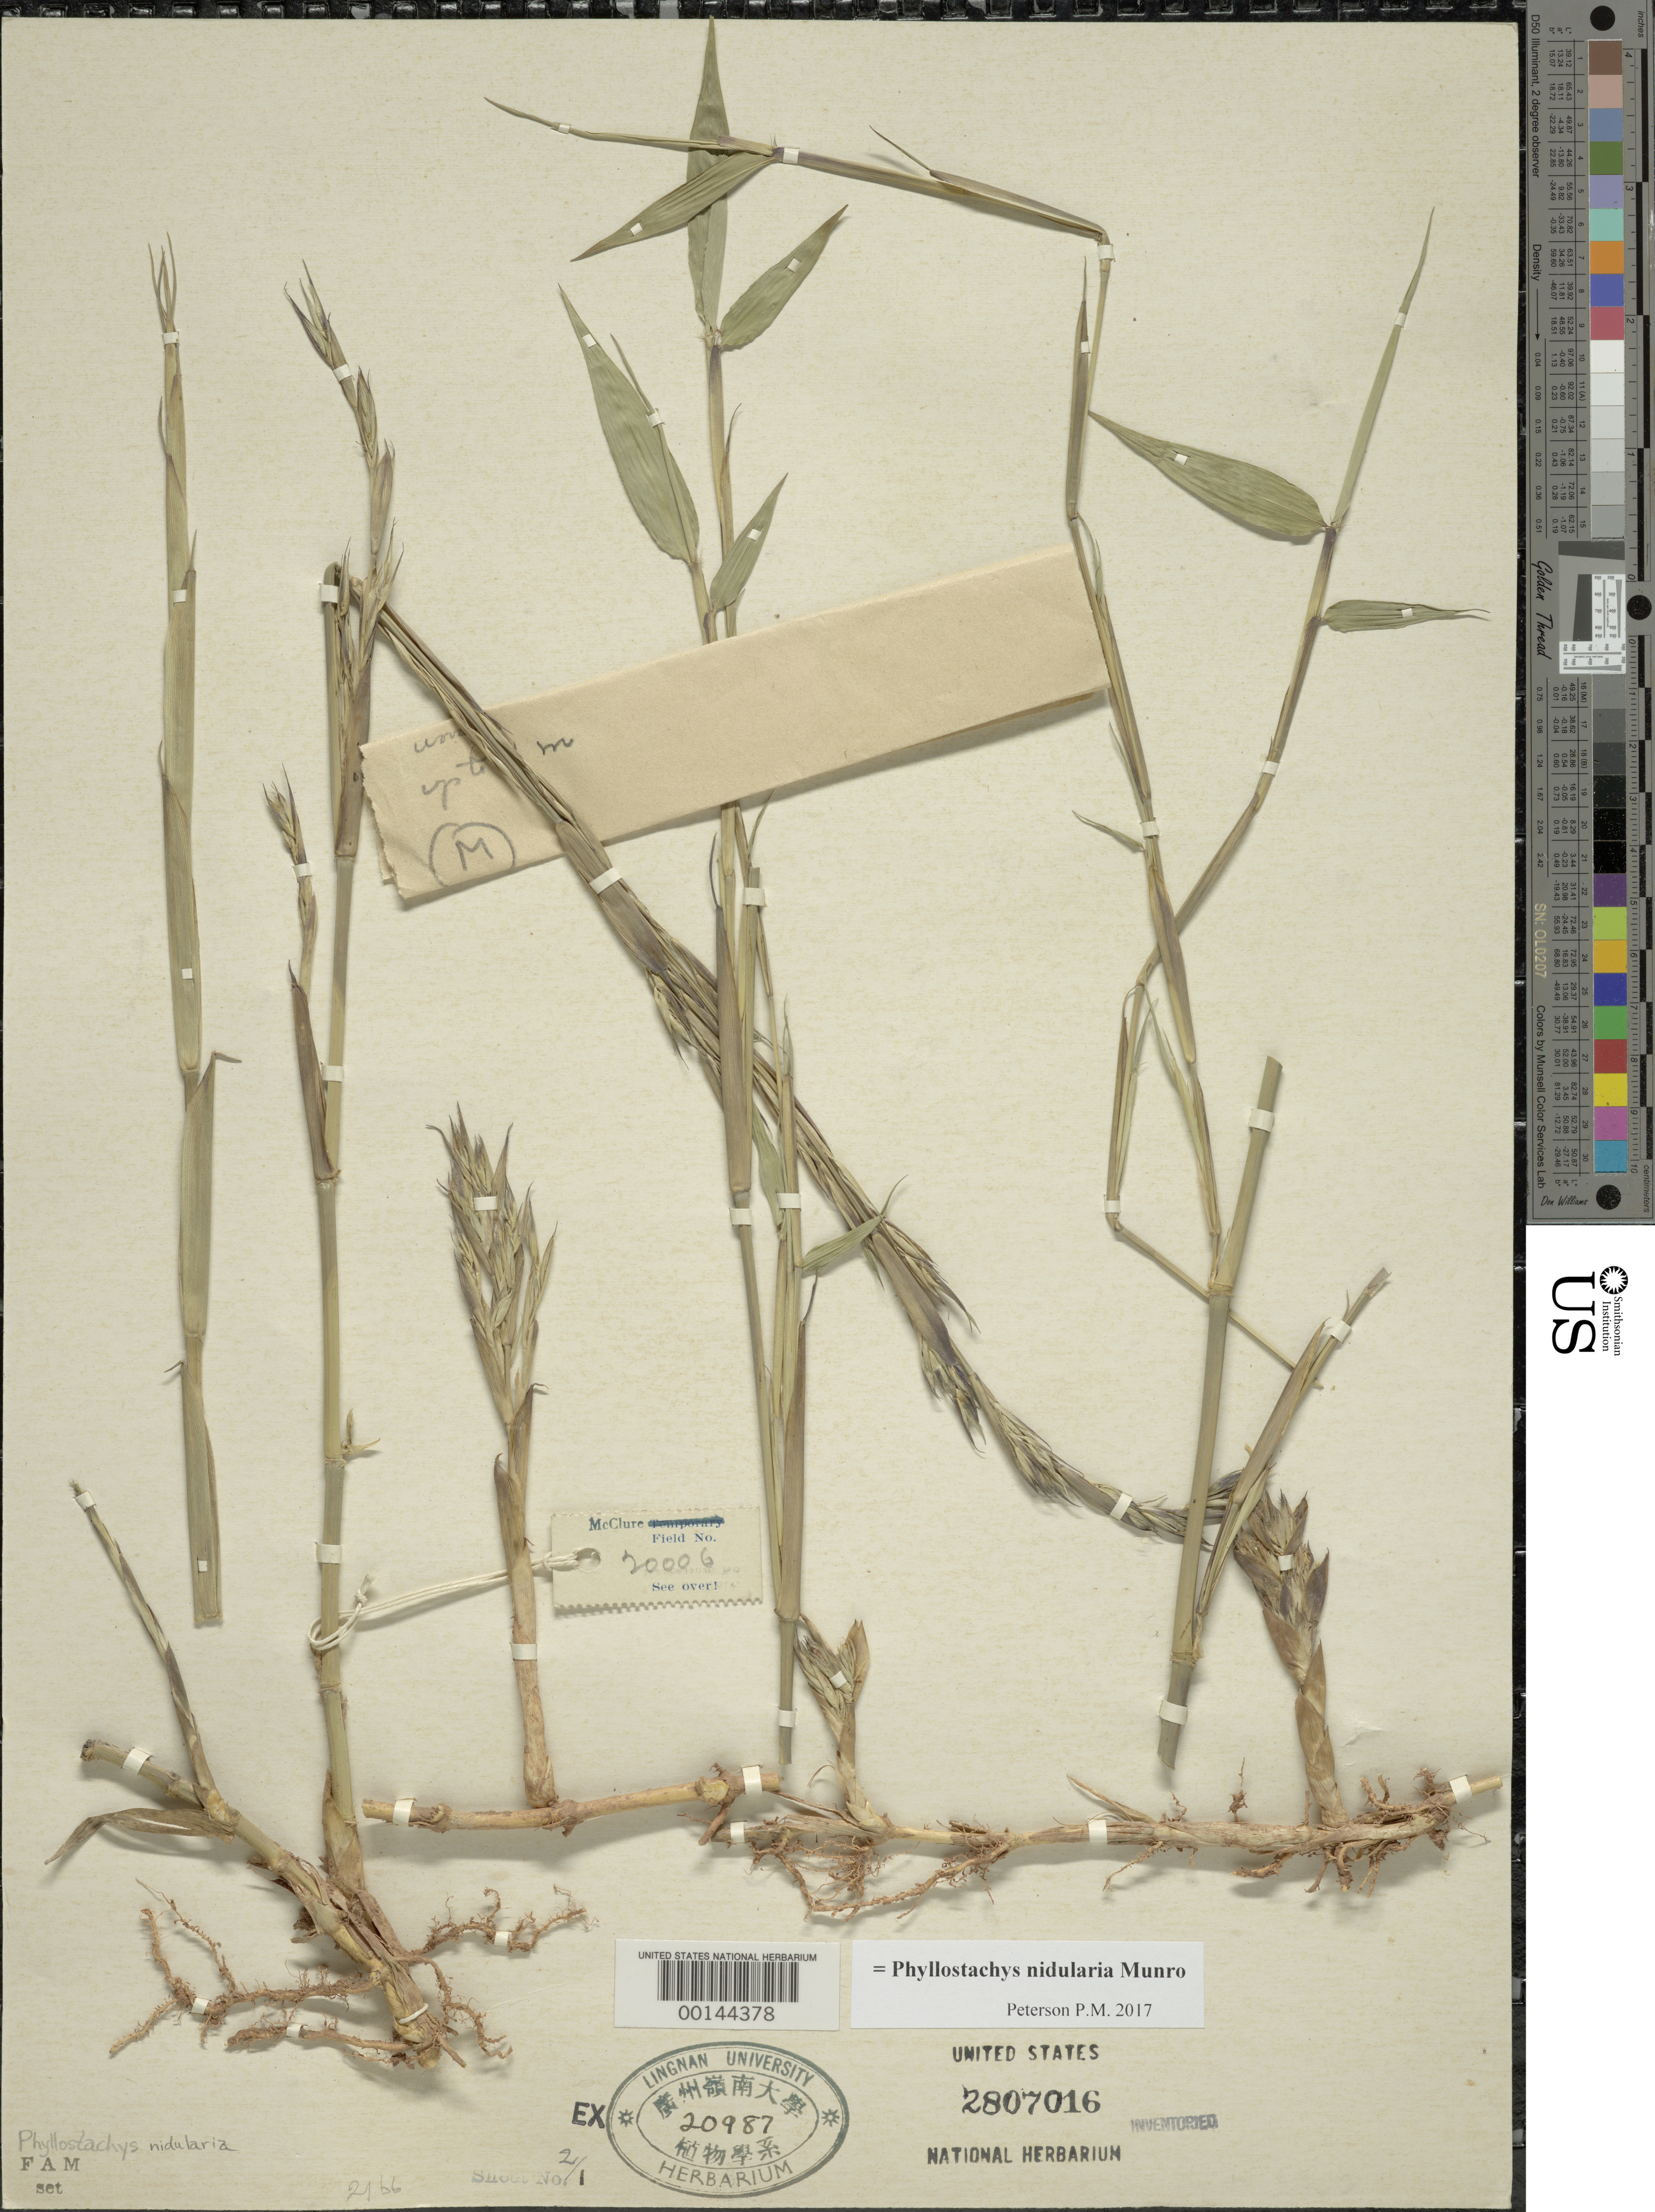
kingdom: Plantae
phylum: Tracheophyta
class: Liliopsida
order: Poales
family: Poaceae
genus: Phyllostachys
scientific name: Phyllostachys nidularia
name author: Munro ex Fenzi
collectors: F. A. McClure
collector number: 20006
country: China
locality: Kan chuk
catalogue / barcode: US 2807016